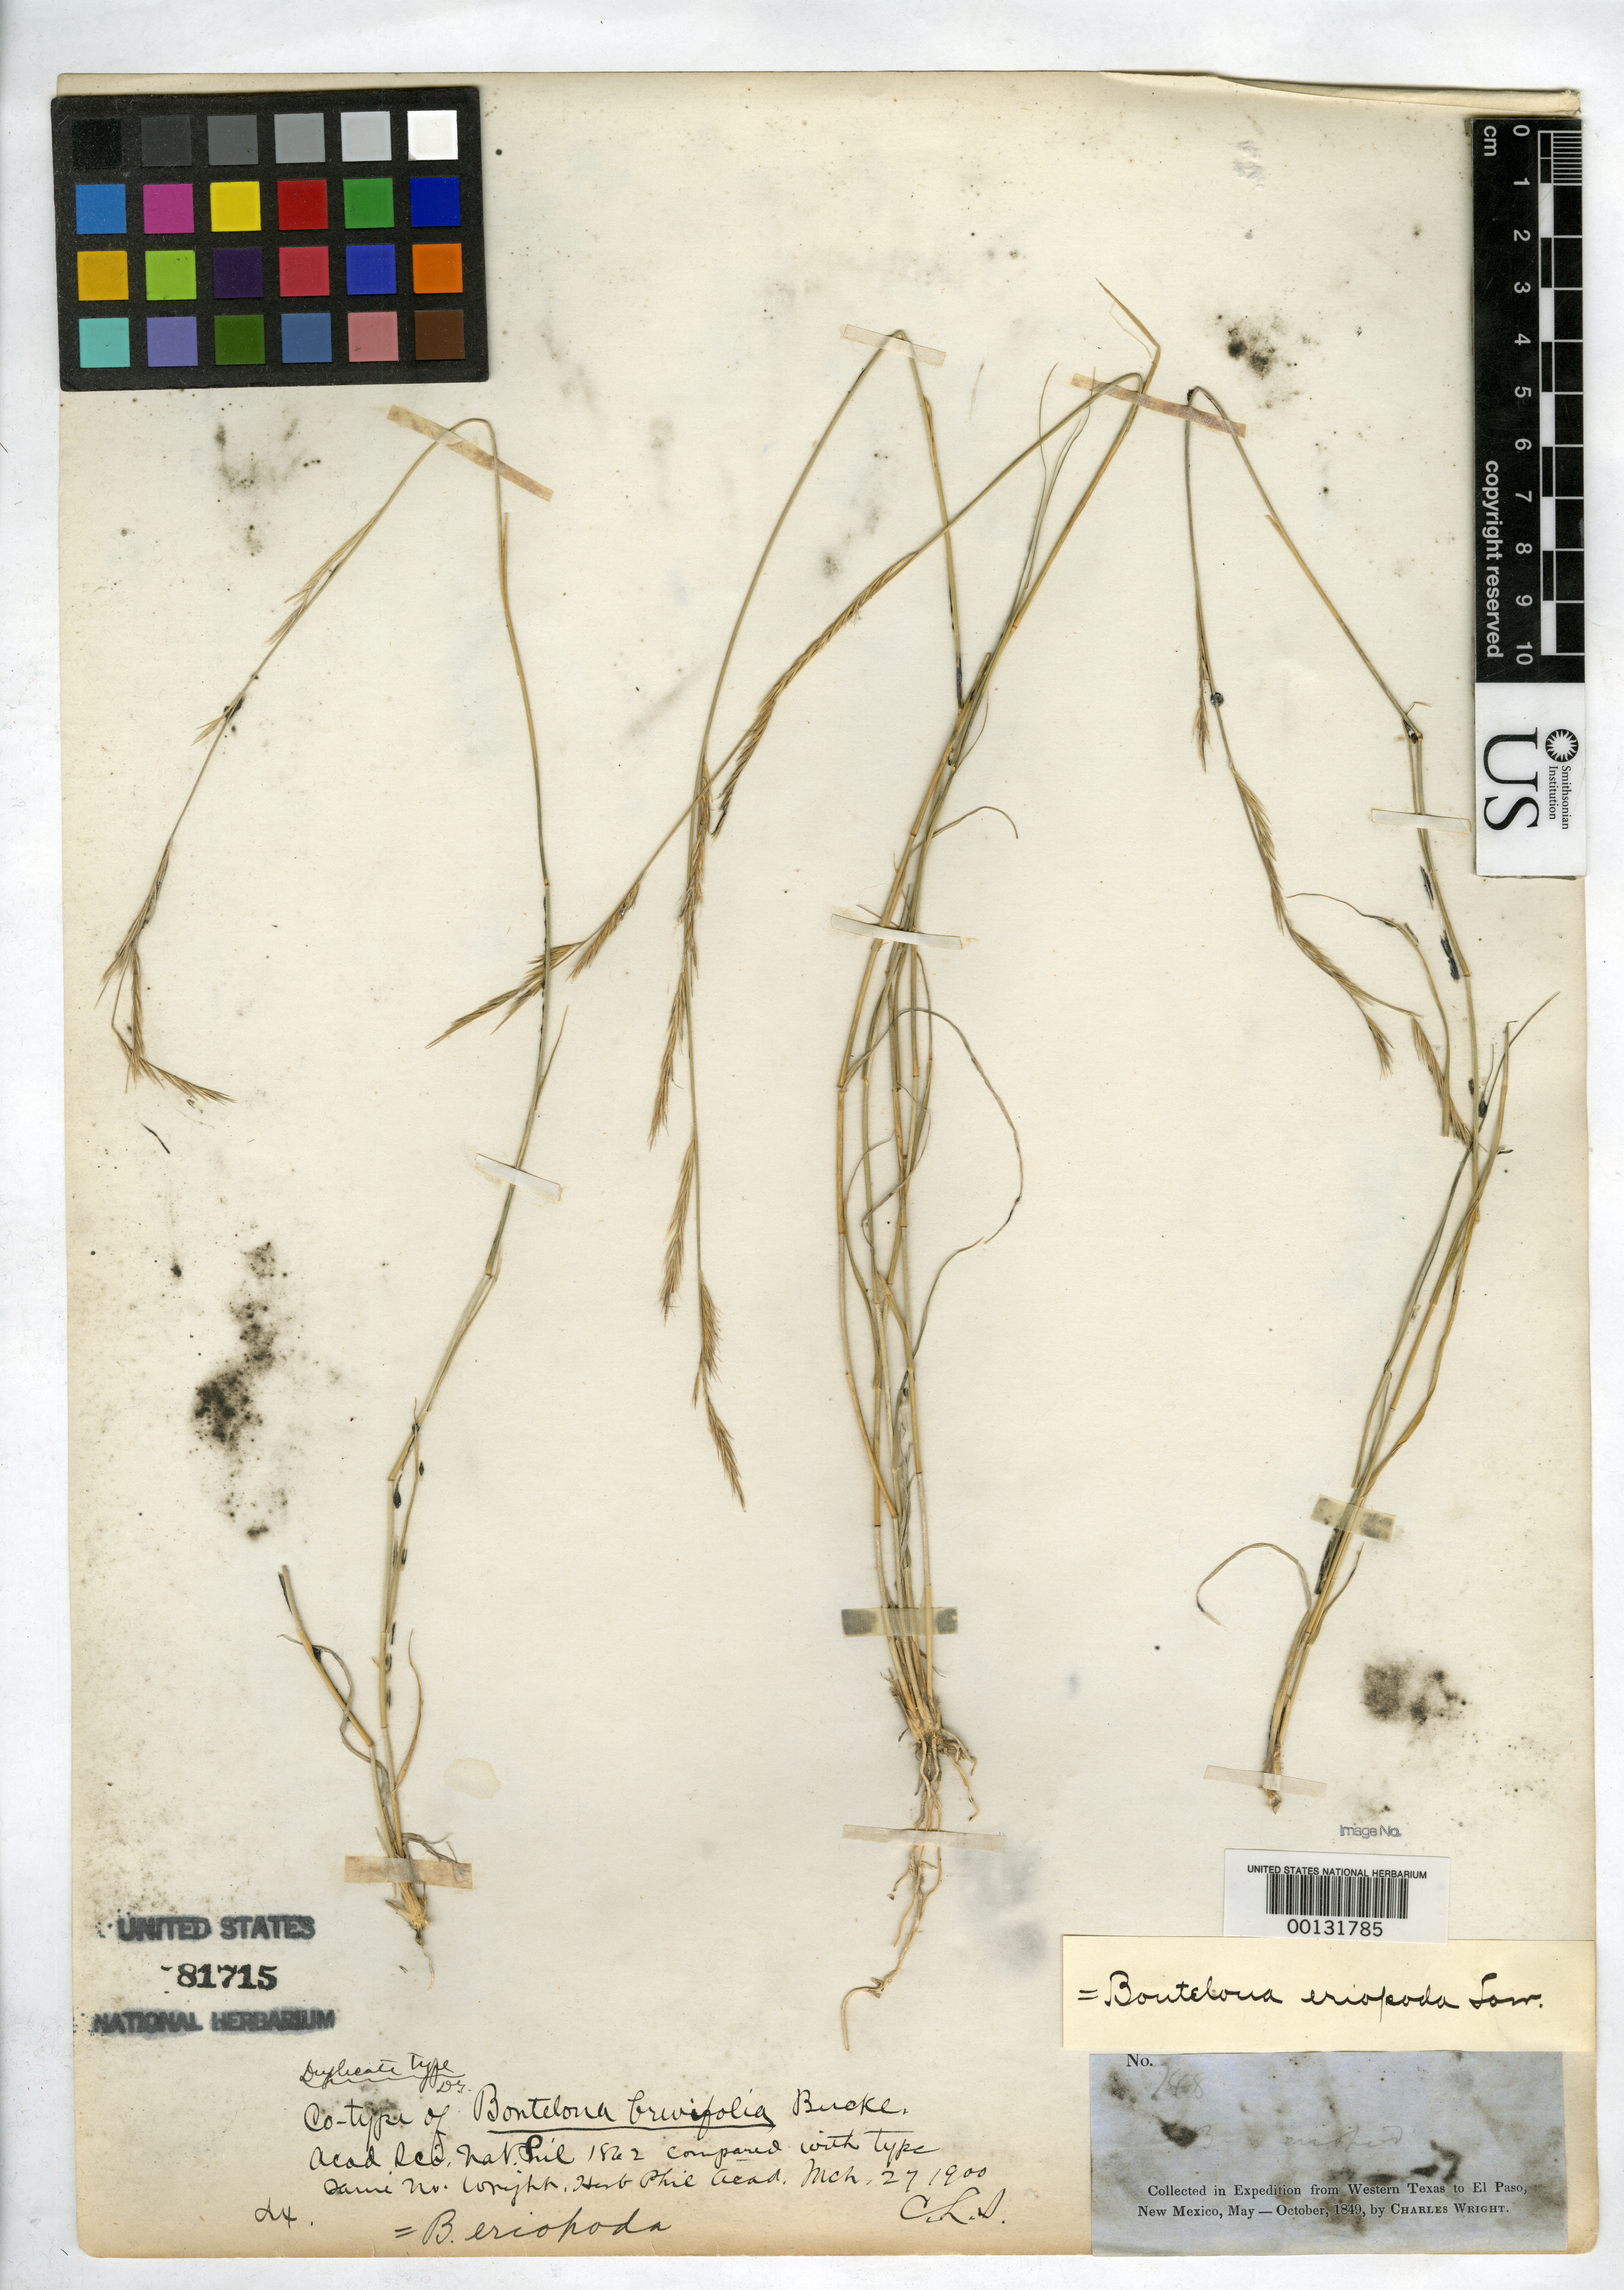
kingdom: Plantae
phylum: Tracheophyta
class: Liliopsida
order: Poales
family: Poaceae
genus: Bouteloua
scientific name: Bouteloua brevifolia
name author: Buckley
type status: Syntype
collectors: C. H. Wright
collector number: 748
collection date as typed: May 1849 to -- Oct 1849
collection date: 1849-05/1849-10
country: United States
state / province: New Mexico / Texas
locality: Western Texas to El Paso, New Mexico.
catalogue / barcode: US 81715